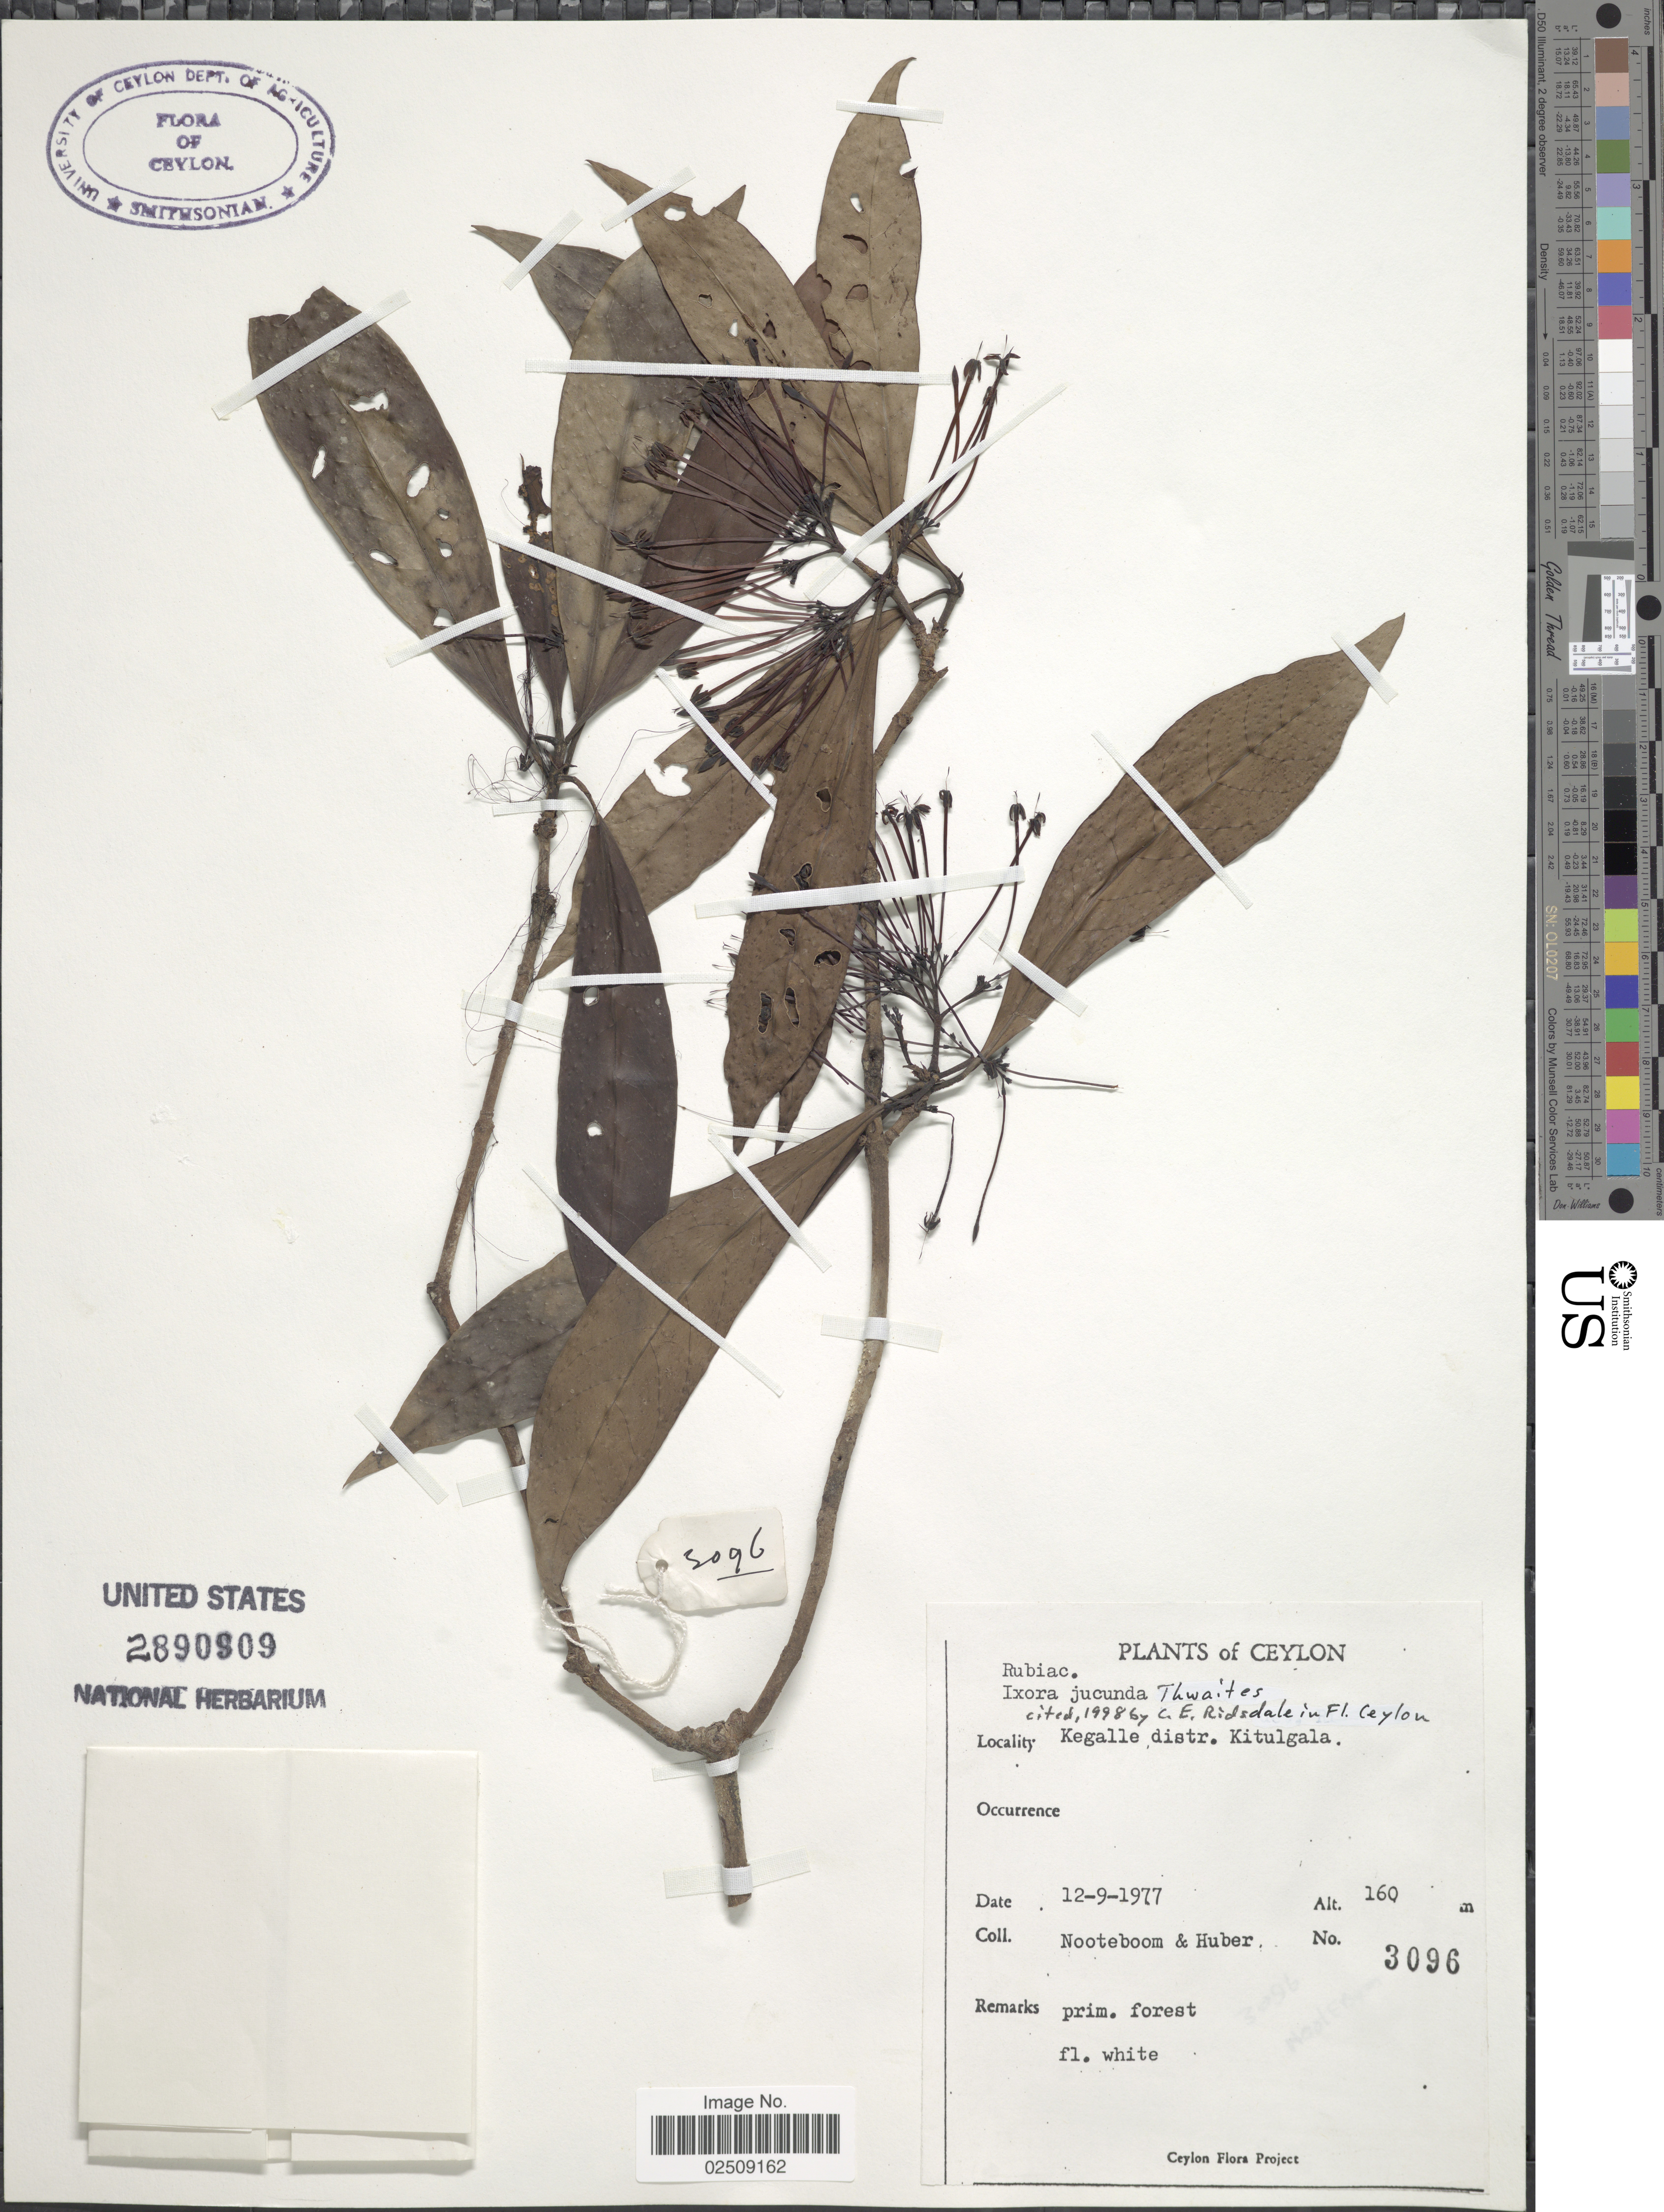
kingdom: Plantae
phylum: Tracheophyta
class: Magnoliopsida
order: Gentianales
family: Rubiaceae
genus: Ixora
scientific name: Ixora jucunda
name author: Thwaites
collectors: Nooteboom, -- & Huber, --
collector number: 3096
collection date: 1977-09-12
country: Sri Lanka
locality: Ceylon. Kegalle distr. Kitulgala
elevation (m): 160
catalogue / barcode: US 2890909